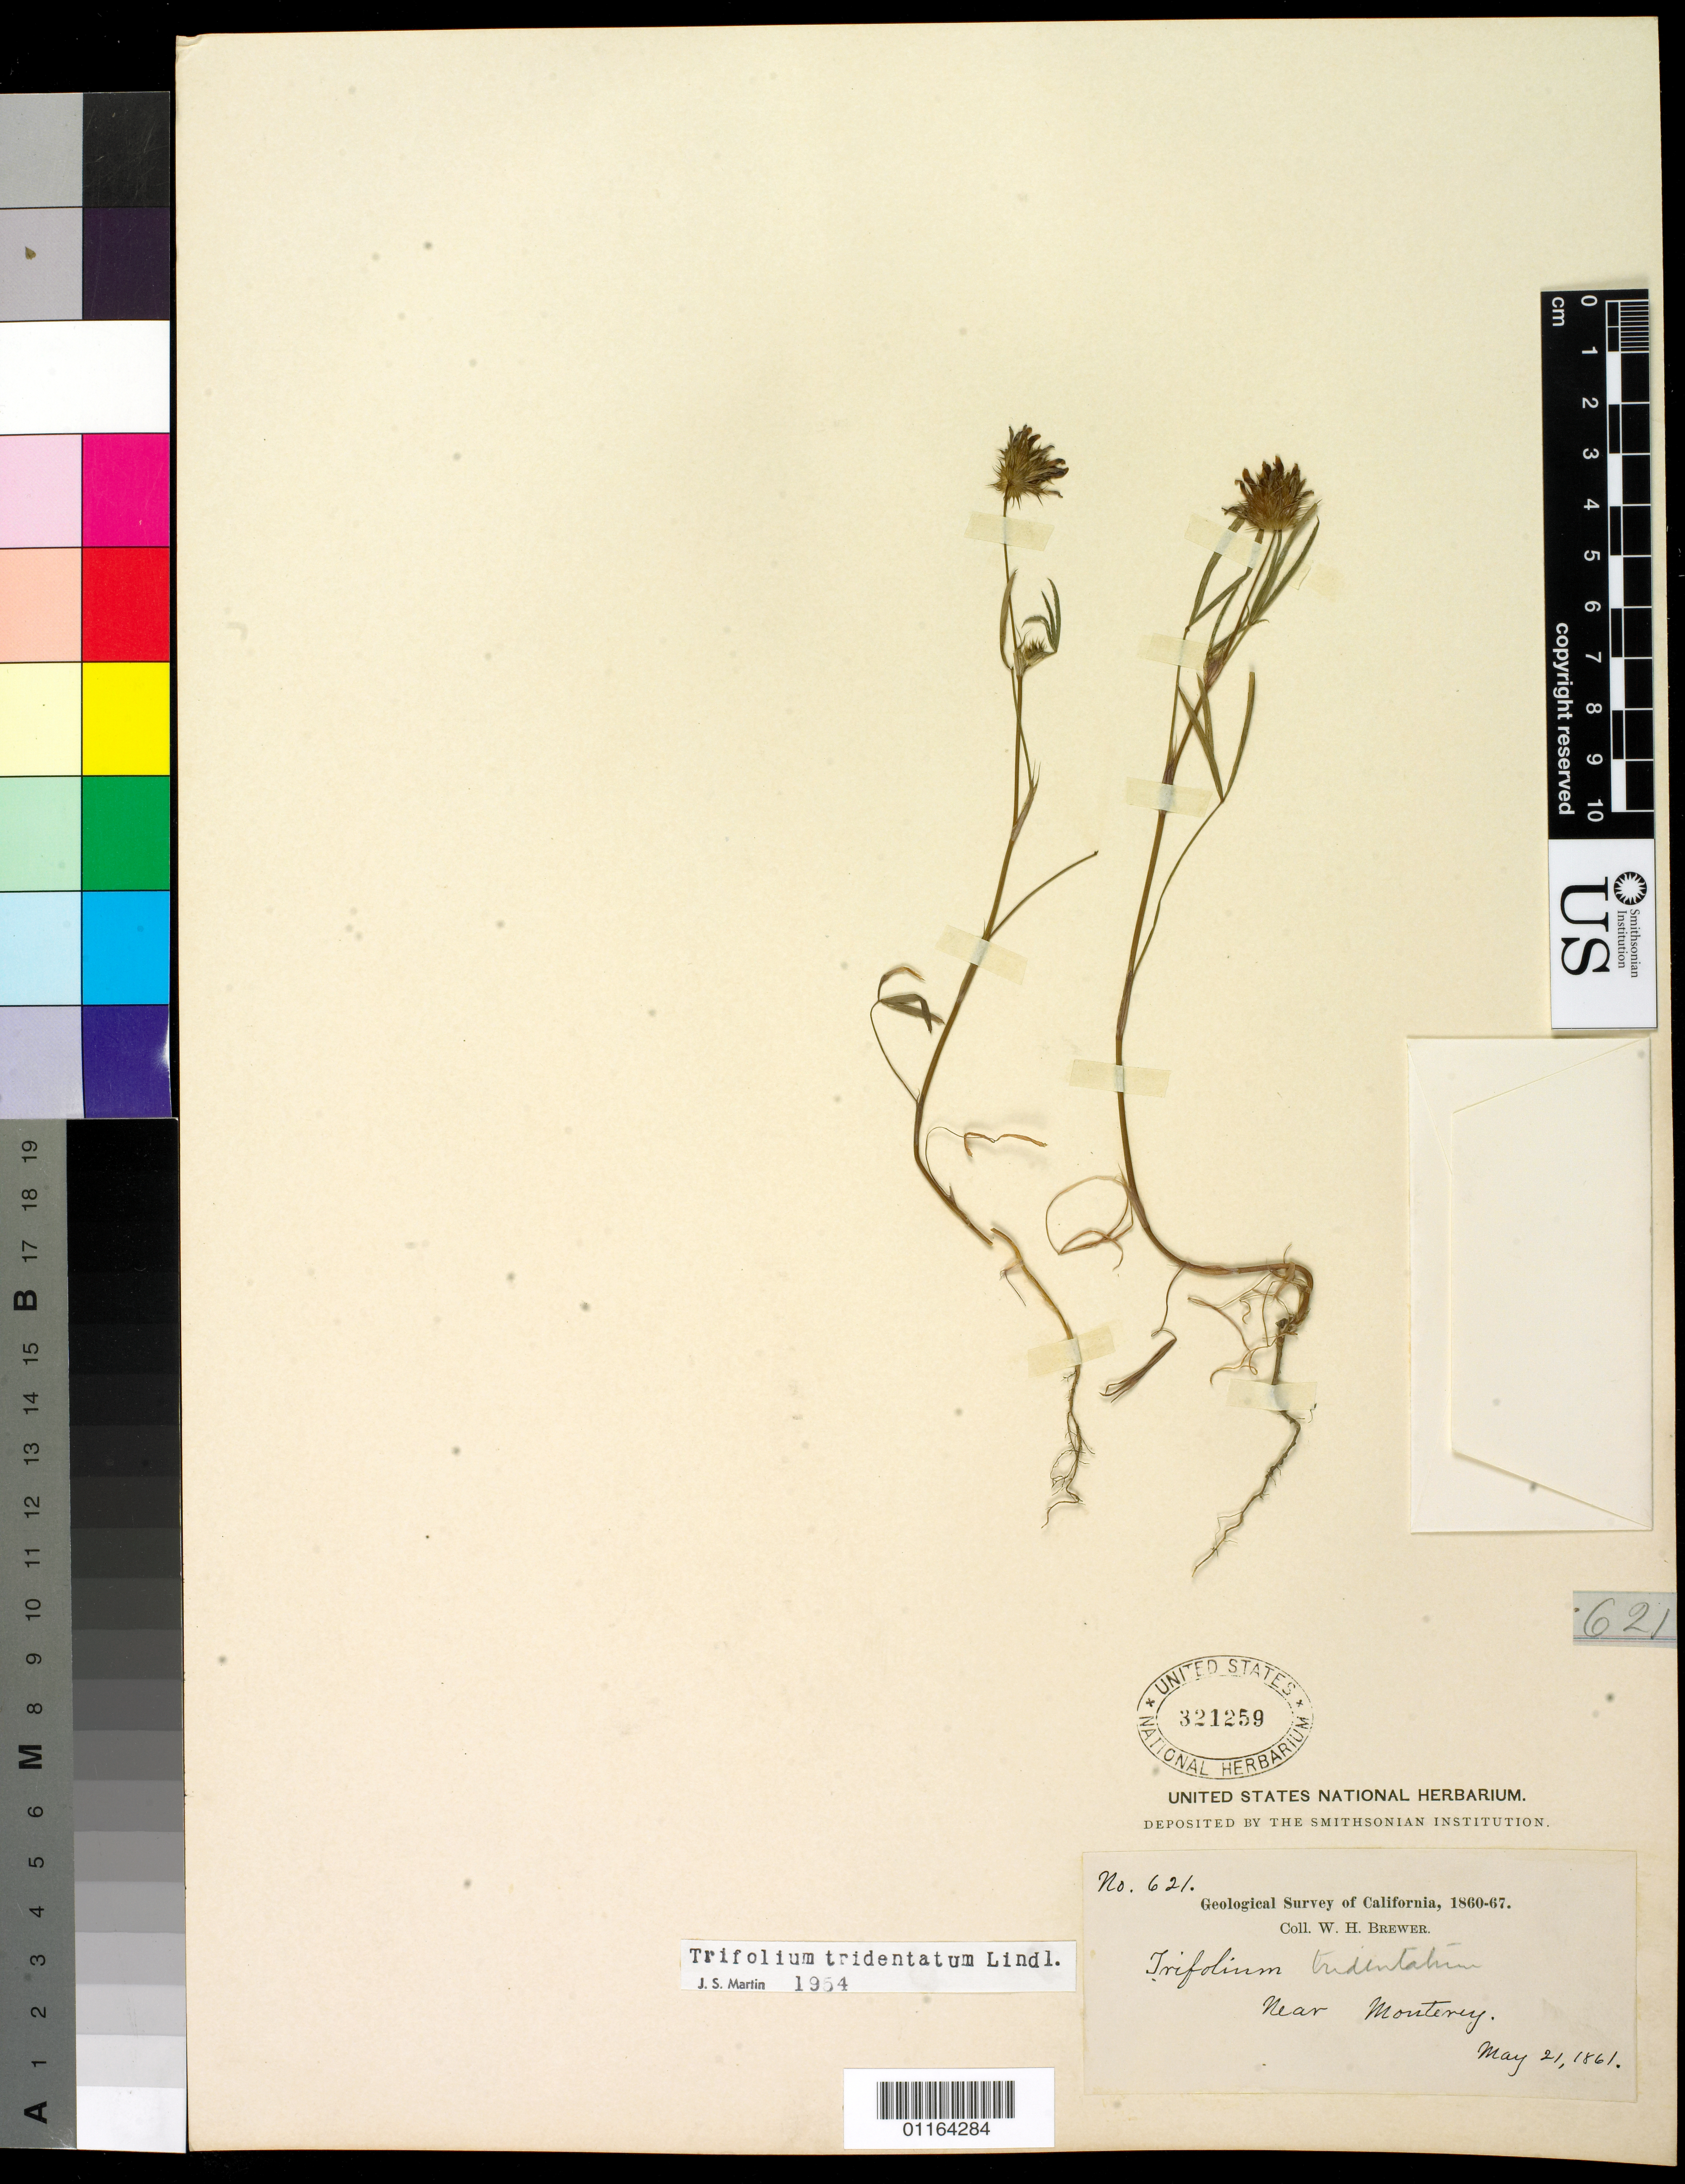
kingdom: Plantae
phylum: Tracheophyta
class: Magnoliopsida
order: Fabales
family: Fabaceae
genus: Trifolium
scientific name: Trifolium tridentatum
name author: Lindl.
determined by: Martin, J. S.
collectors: W. H. Brewer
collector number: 621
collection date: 1861-05-21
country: United States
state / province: California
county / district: Monterey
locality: Near Monterey.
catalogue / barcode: US 321259